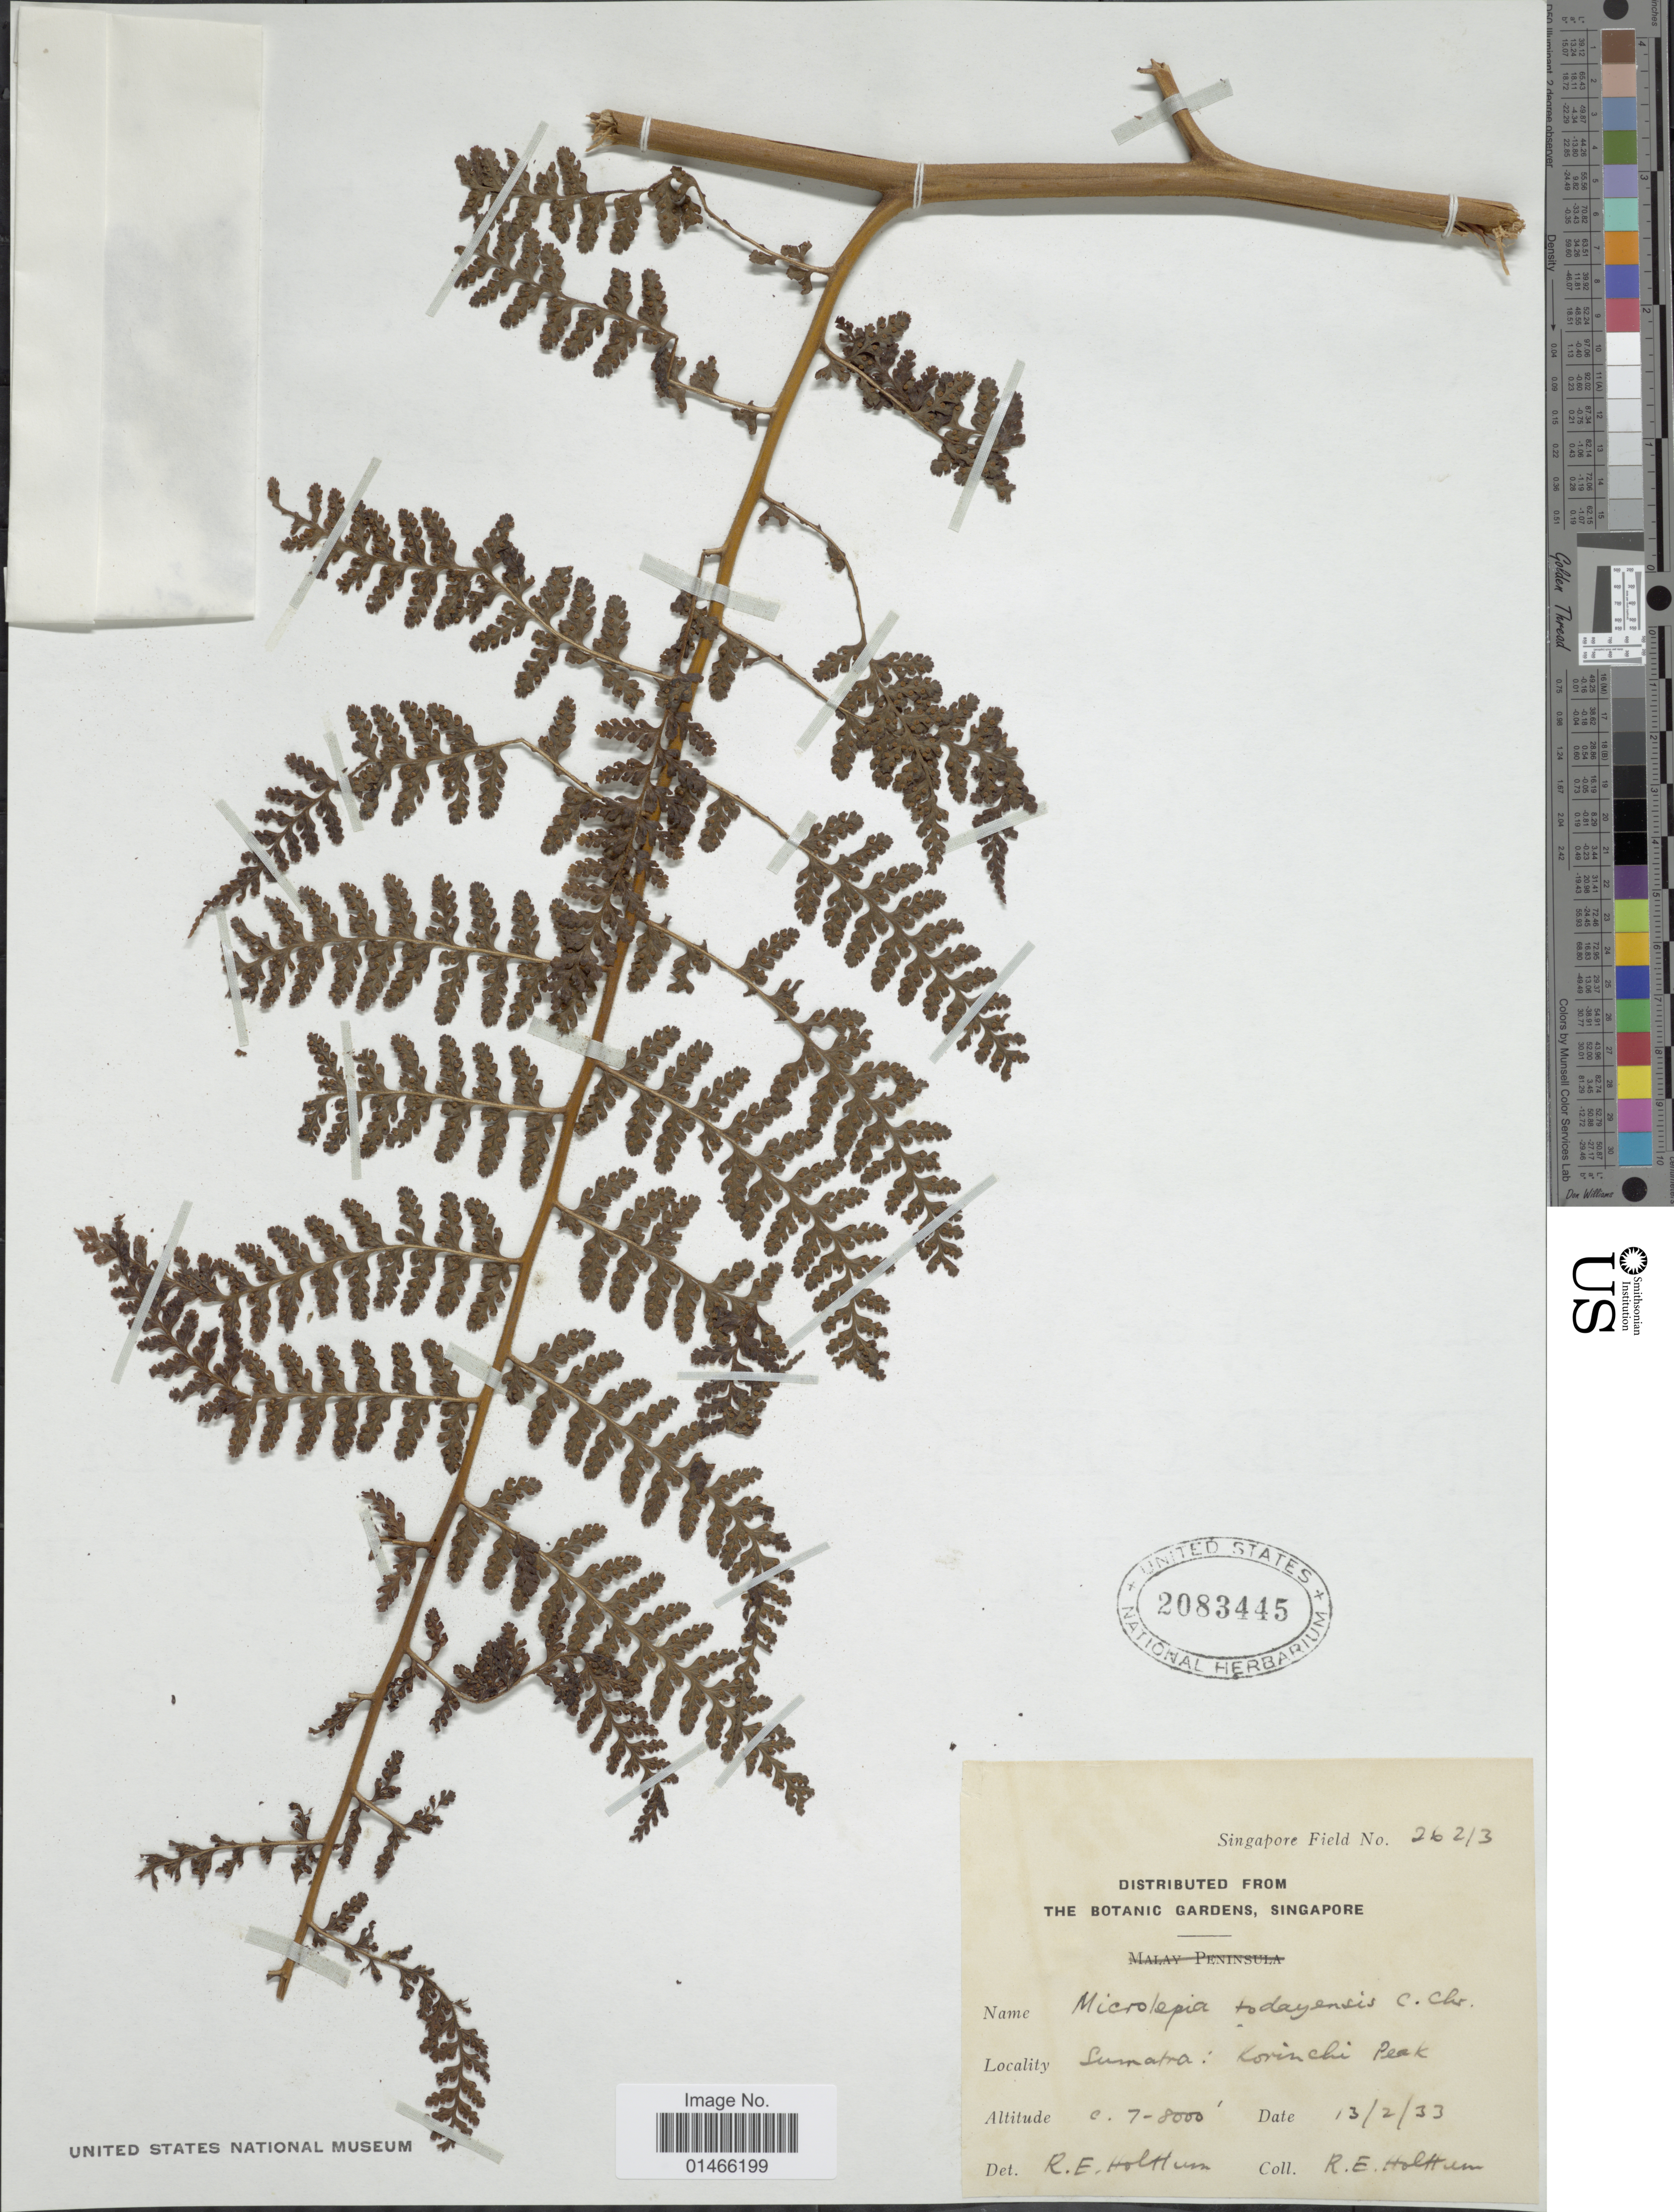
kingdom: Plantae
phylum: Tracheophyta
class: Polypodiopsida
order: Polypodiales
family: Dennstaedtiaceae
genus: Microlepia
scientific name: Microlepia todayensis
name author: Christ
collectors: R. E. Holttum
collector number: Singapore Filed 26213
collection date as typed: Transcribed d/m/y: 13/2/33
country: Indonesia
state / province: Sumatra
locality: Lorinchi Peak. [interpreted]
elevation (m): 2134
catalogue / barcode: US 2083445